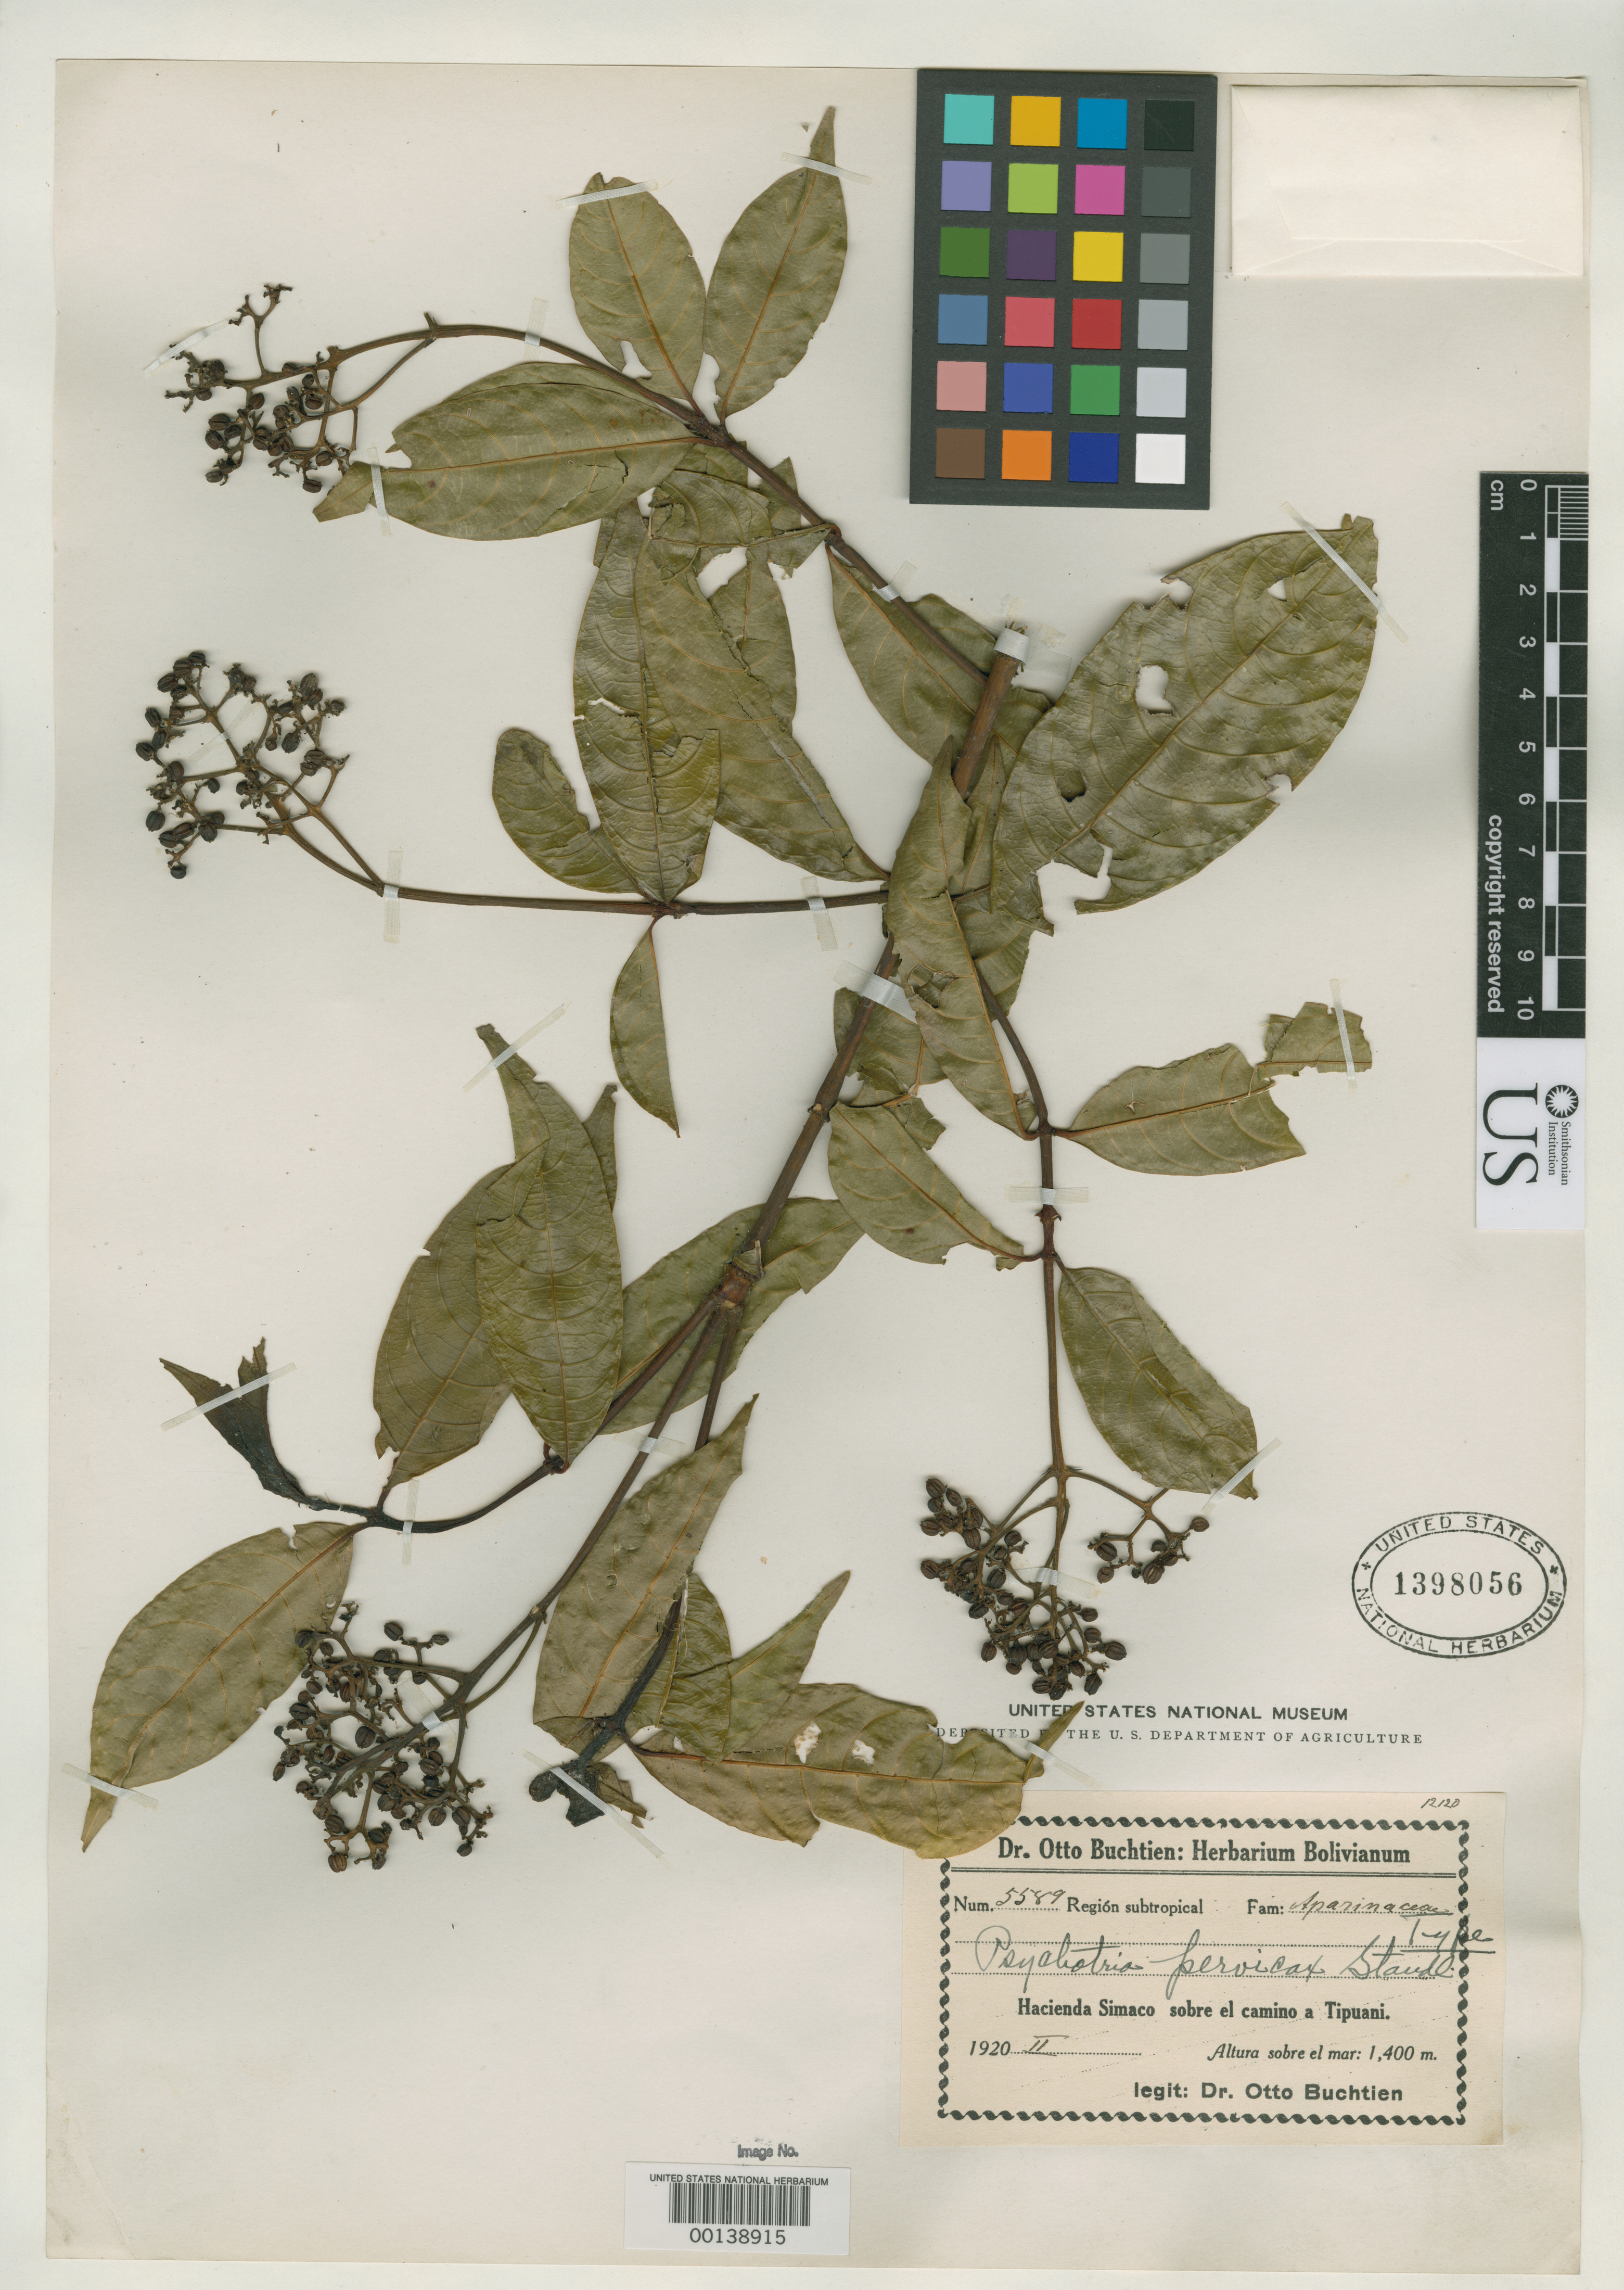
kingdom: Plantae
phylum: Tracheophyta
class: Magnoliopsida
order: Gentianales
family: Rubiaceae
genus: Psychotria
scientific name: Psychotria pervicax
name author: Standl.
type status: Holotype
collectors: O. Buchtien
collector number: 5589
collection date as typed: Feb 1920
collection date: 1920-02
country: Bolivia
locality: Hacienda Simaco above road to Tipuani.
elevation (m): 1400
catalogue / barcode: US 1398056